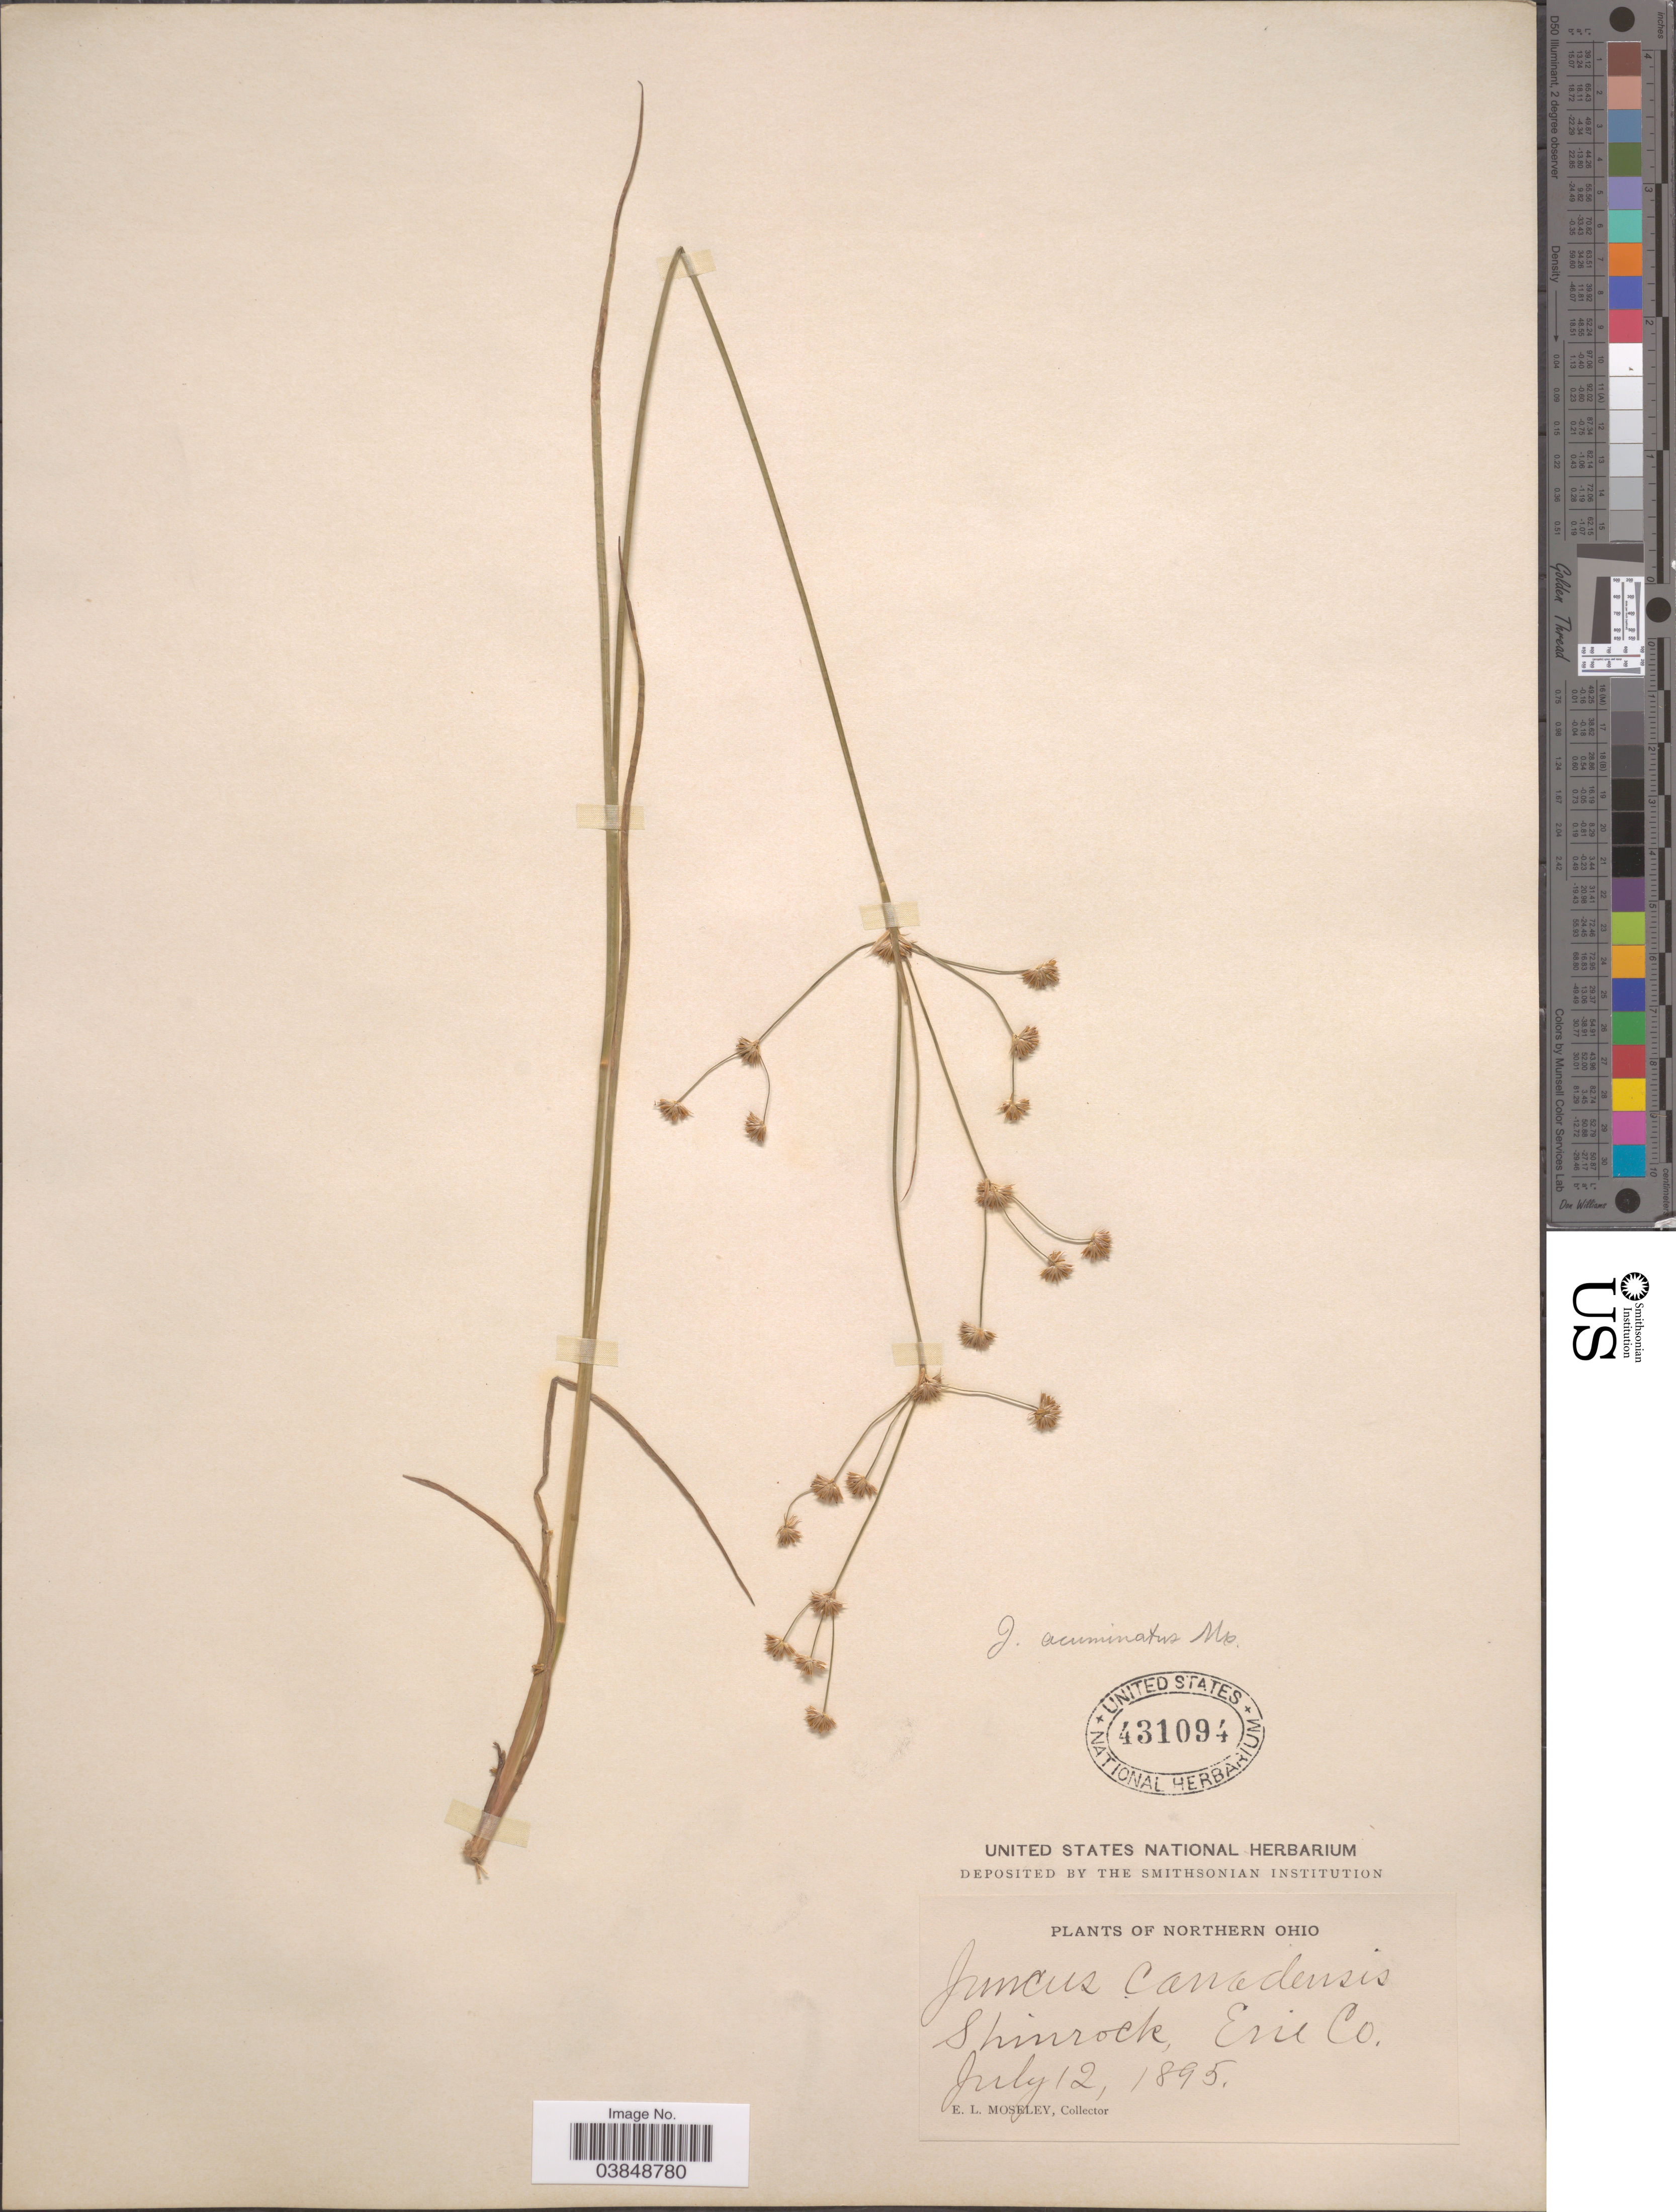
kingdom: Plantae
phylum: Tracheophyta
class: Liliopsida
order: Poales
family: Juncaceae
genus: Juncus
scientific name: Juncus acuminatus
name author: Michx.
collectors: E. Moseley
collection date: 1895-07-12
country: United States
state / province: Ohio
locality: Northern Ohio. Shinrock, Erie Co.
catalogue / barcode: US 431094